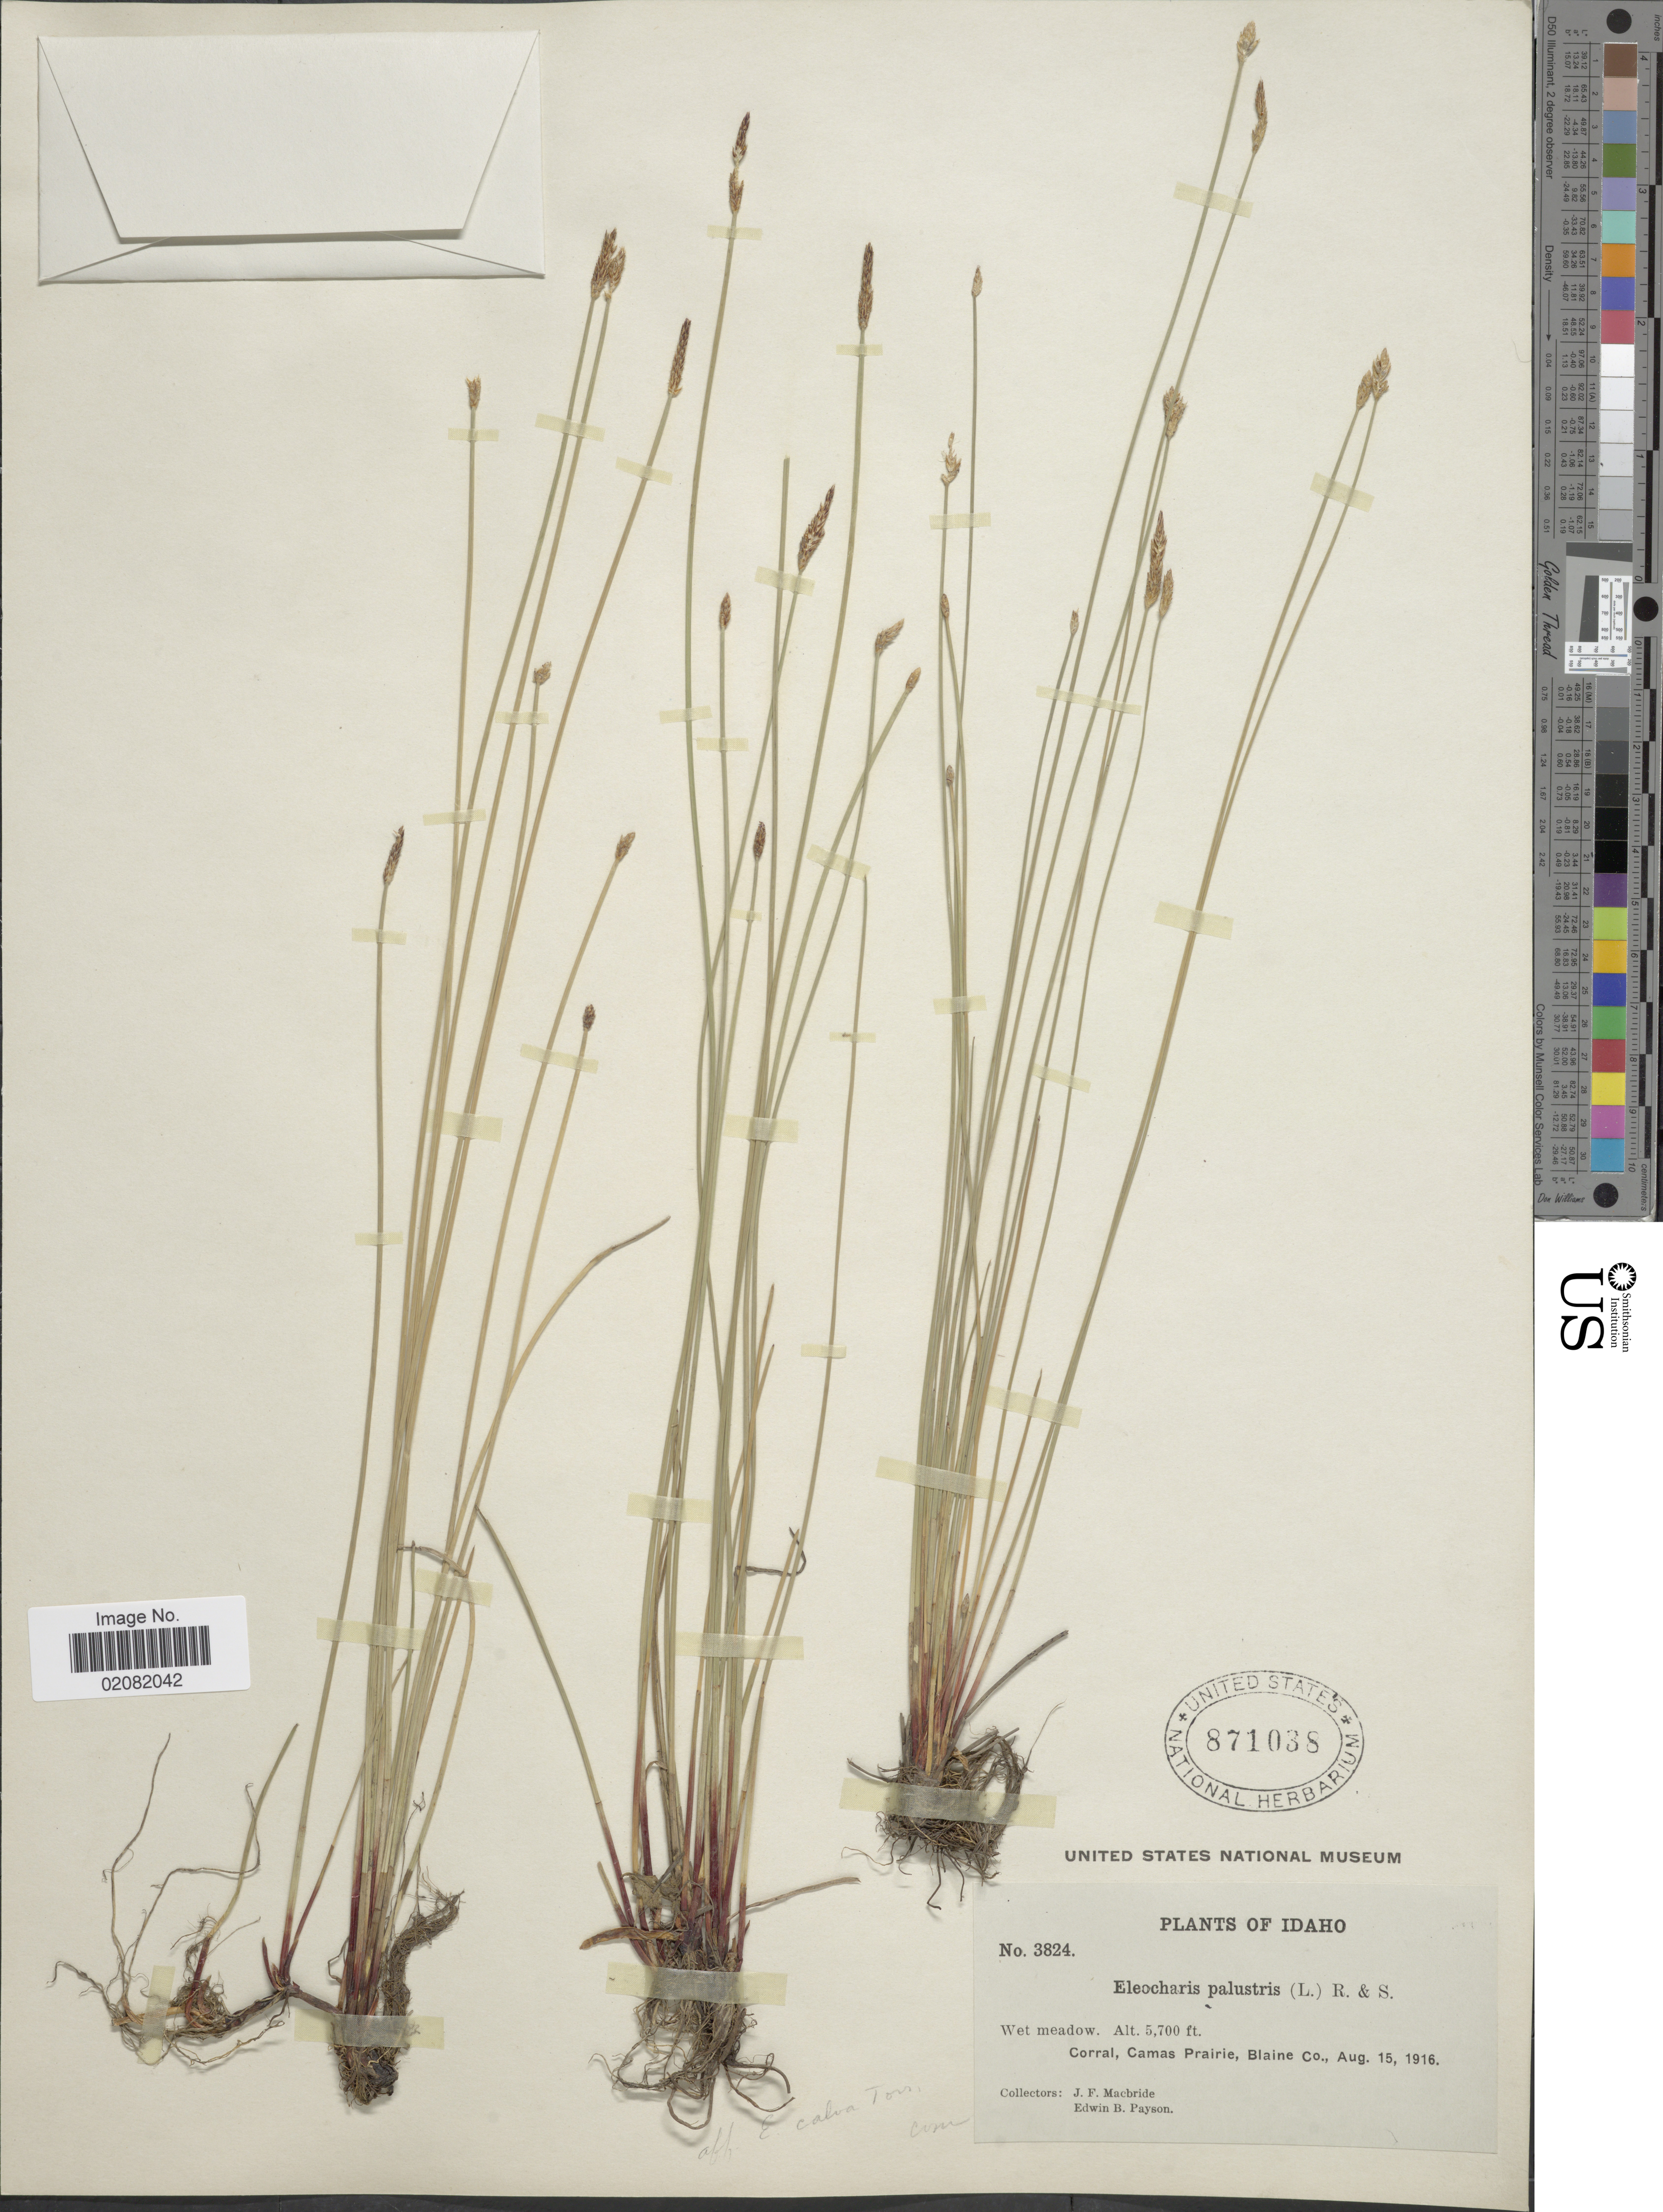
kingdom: Plantae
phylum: Tracheophyta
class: Liliopsida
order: Poales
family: Cyperaceae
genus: Eleocharis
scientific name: Eleocharis palustris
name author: (L.) Roem. & Schult.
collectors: J. F. Macbride & E. B. Payson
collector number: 3824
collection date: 1916-08-15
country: United States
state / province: Idaho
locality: Wet meadow. Corral, Camas Prairie, Blaine Co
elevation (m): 1737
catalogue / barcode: US 871038